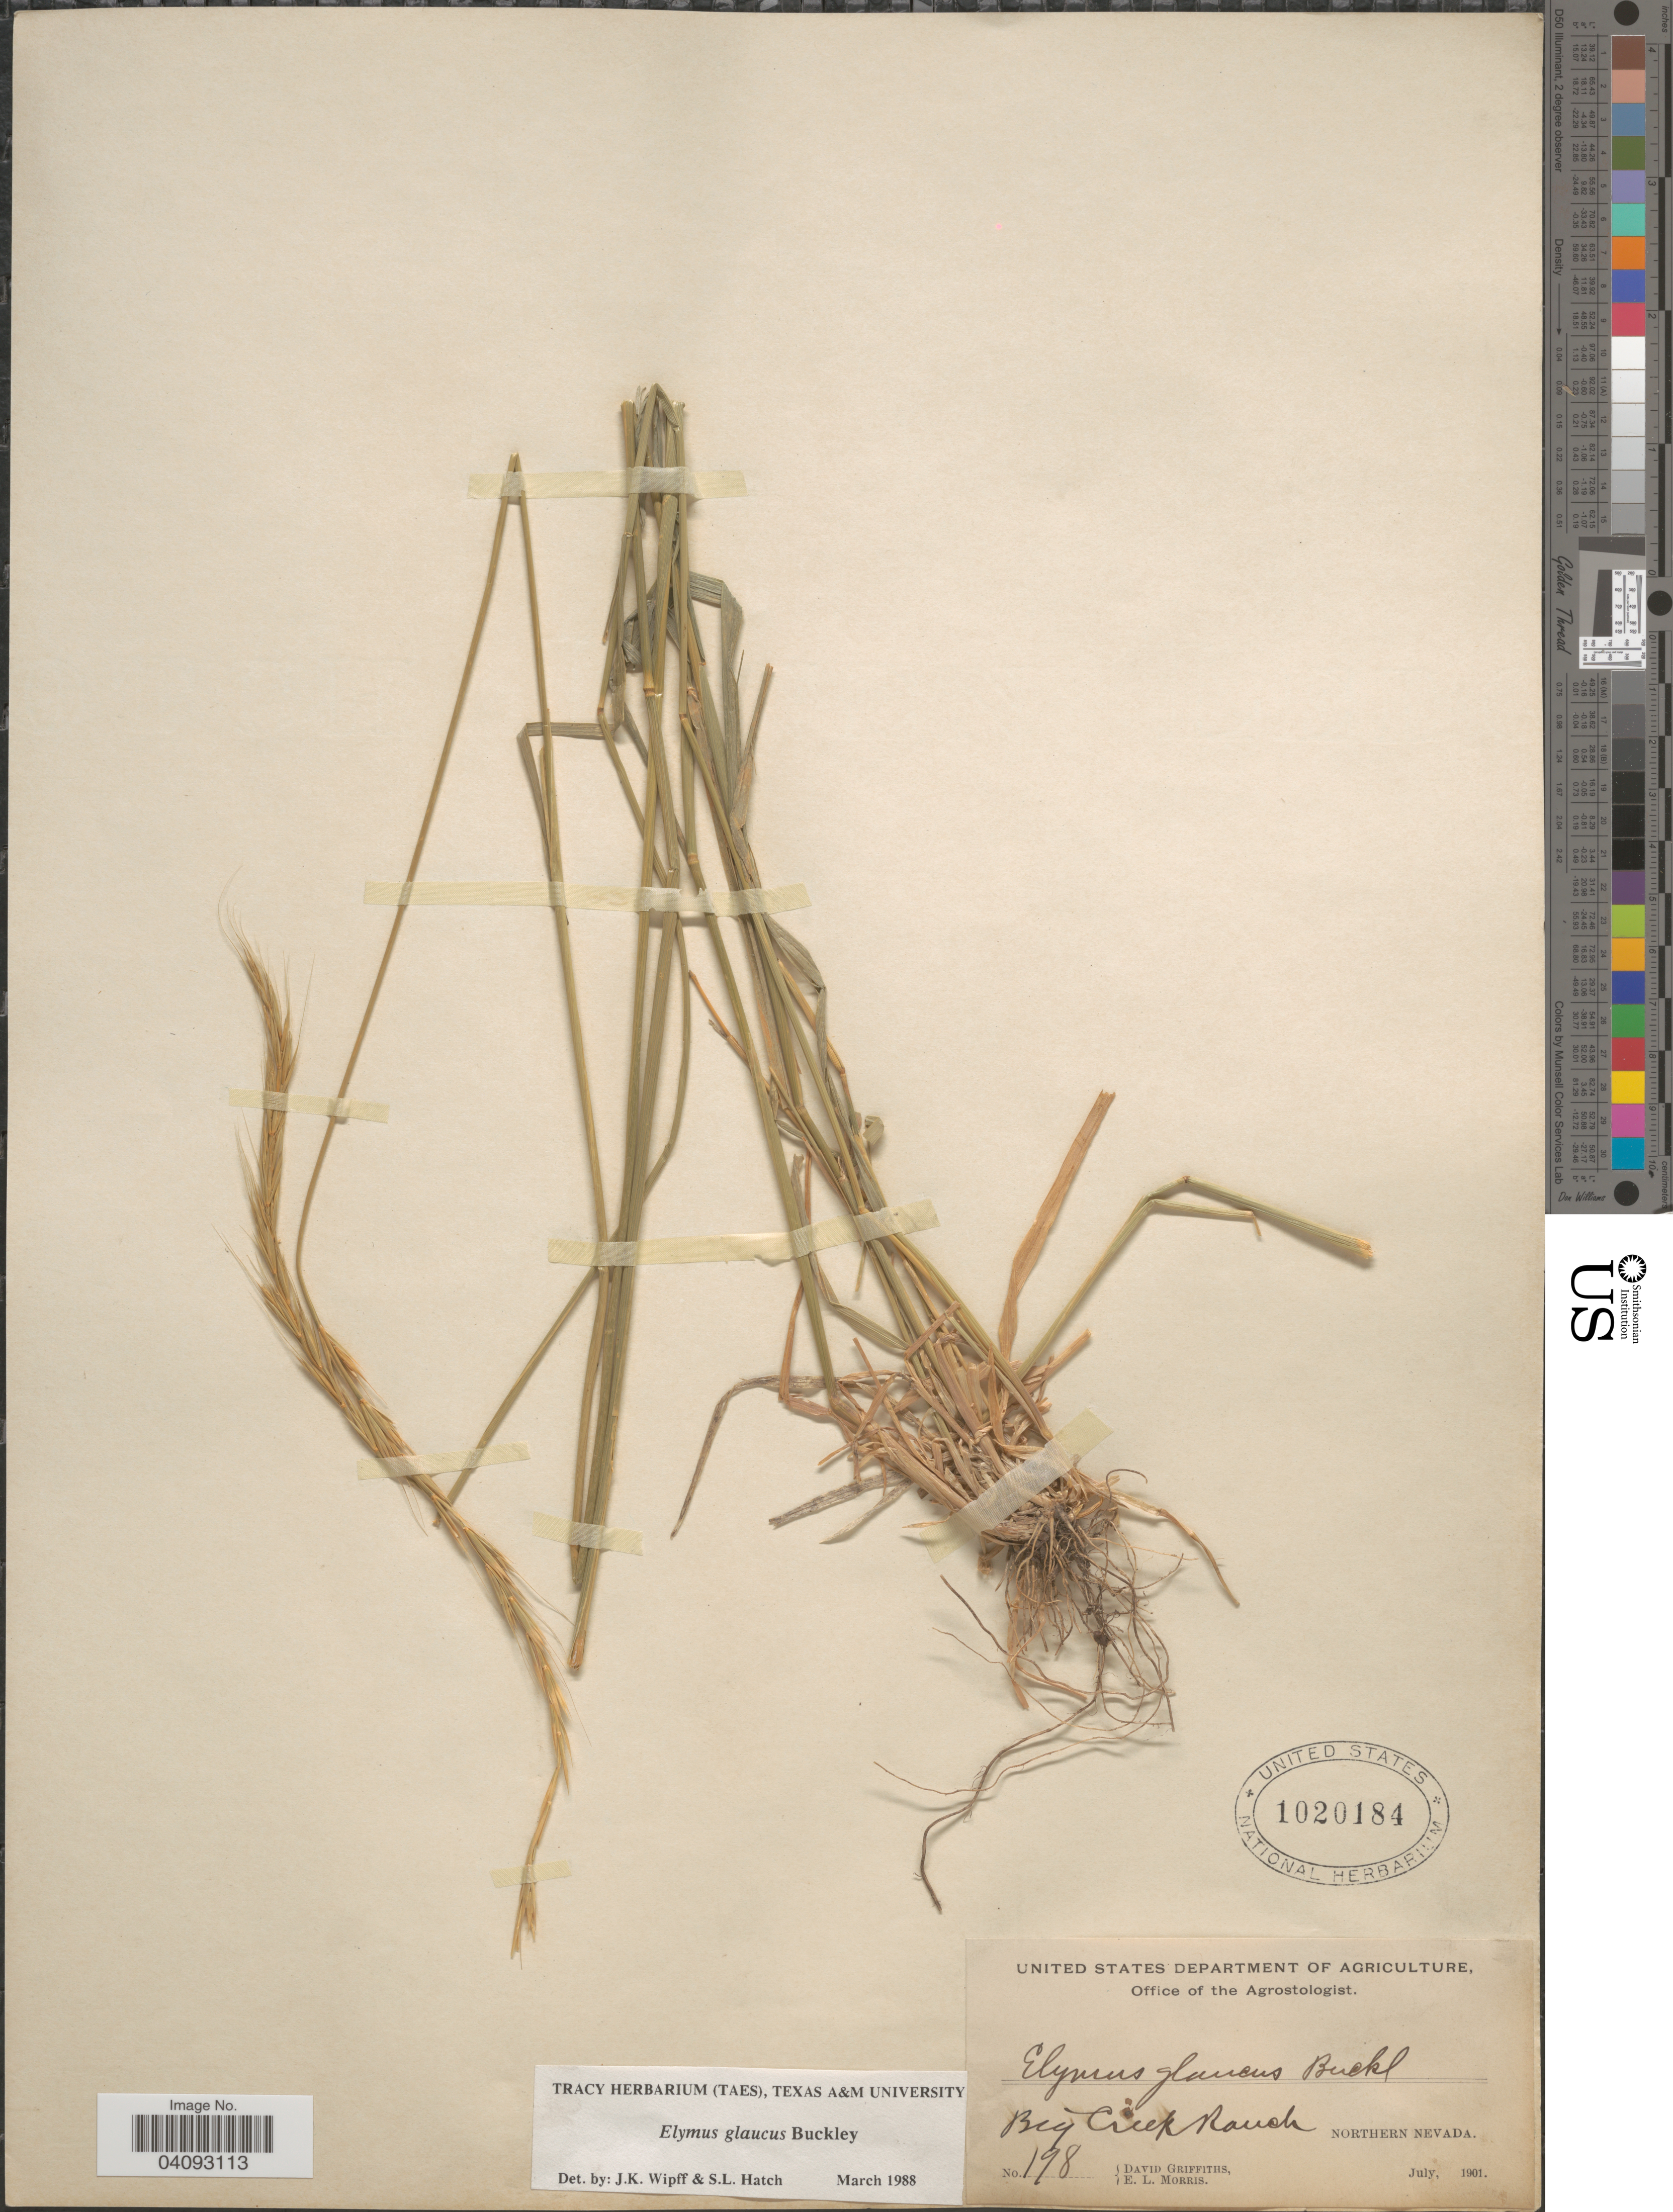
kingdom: Plantae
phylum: Tracheophyta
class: Liliopsida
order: Poales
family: Poaceae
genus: Elymus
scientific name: Elymus glaucus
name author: Buckley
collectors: D. Griffiths & E. Morris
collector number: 198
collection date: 1901-07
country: United States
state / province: Nevada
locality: Big Creek Ranch. Northern Nevada.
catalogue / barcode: US 1020184